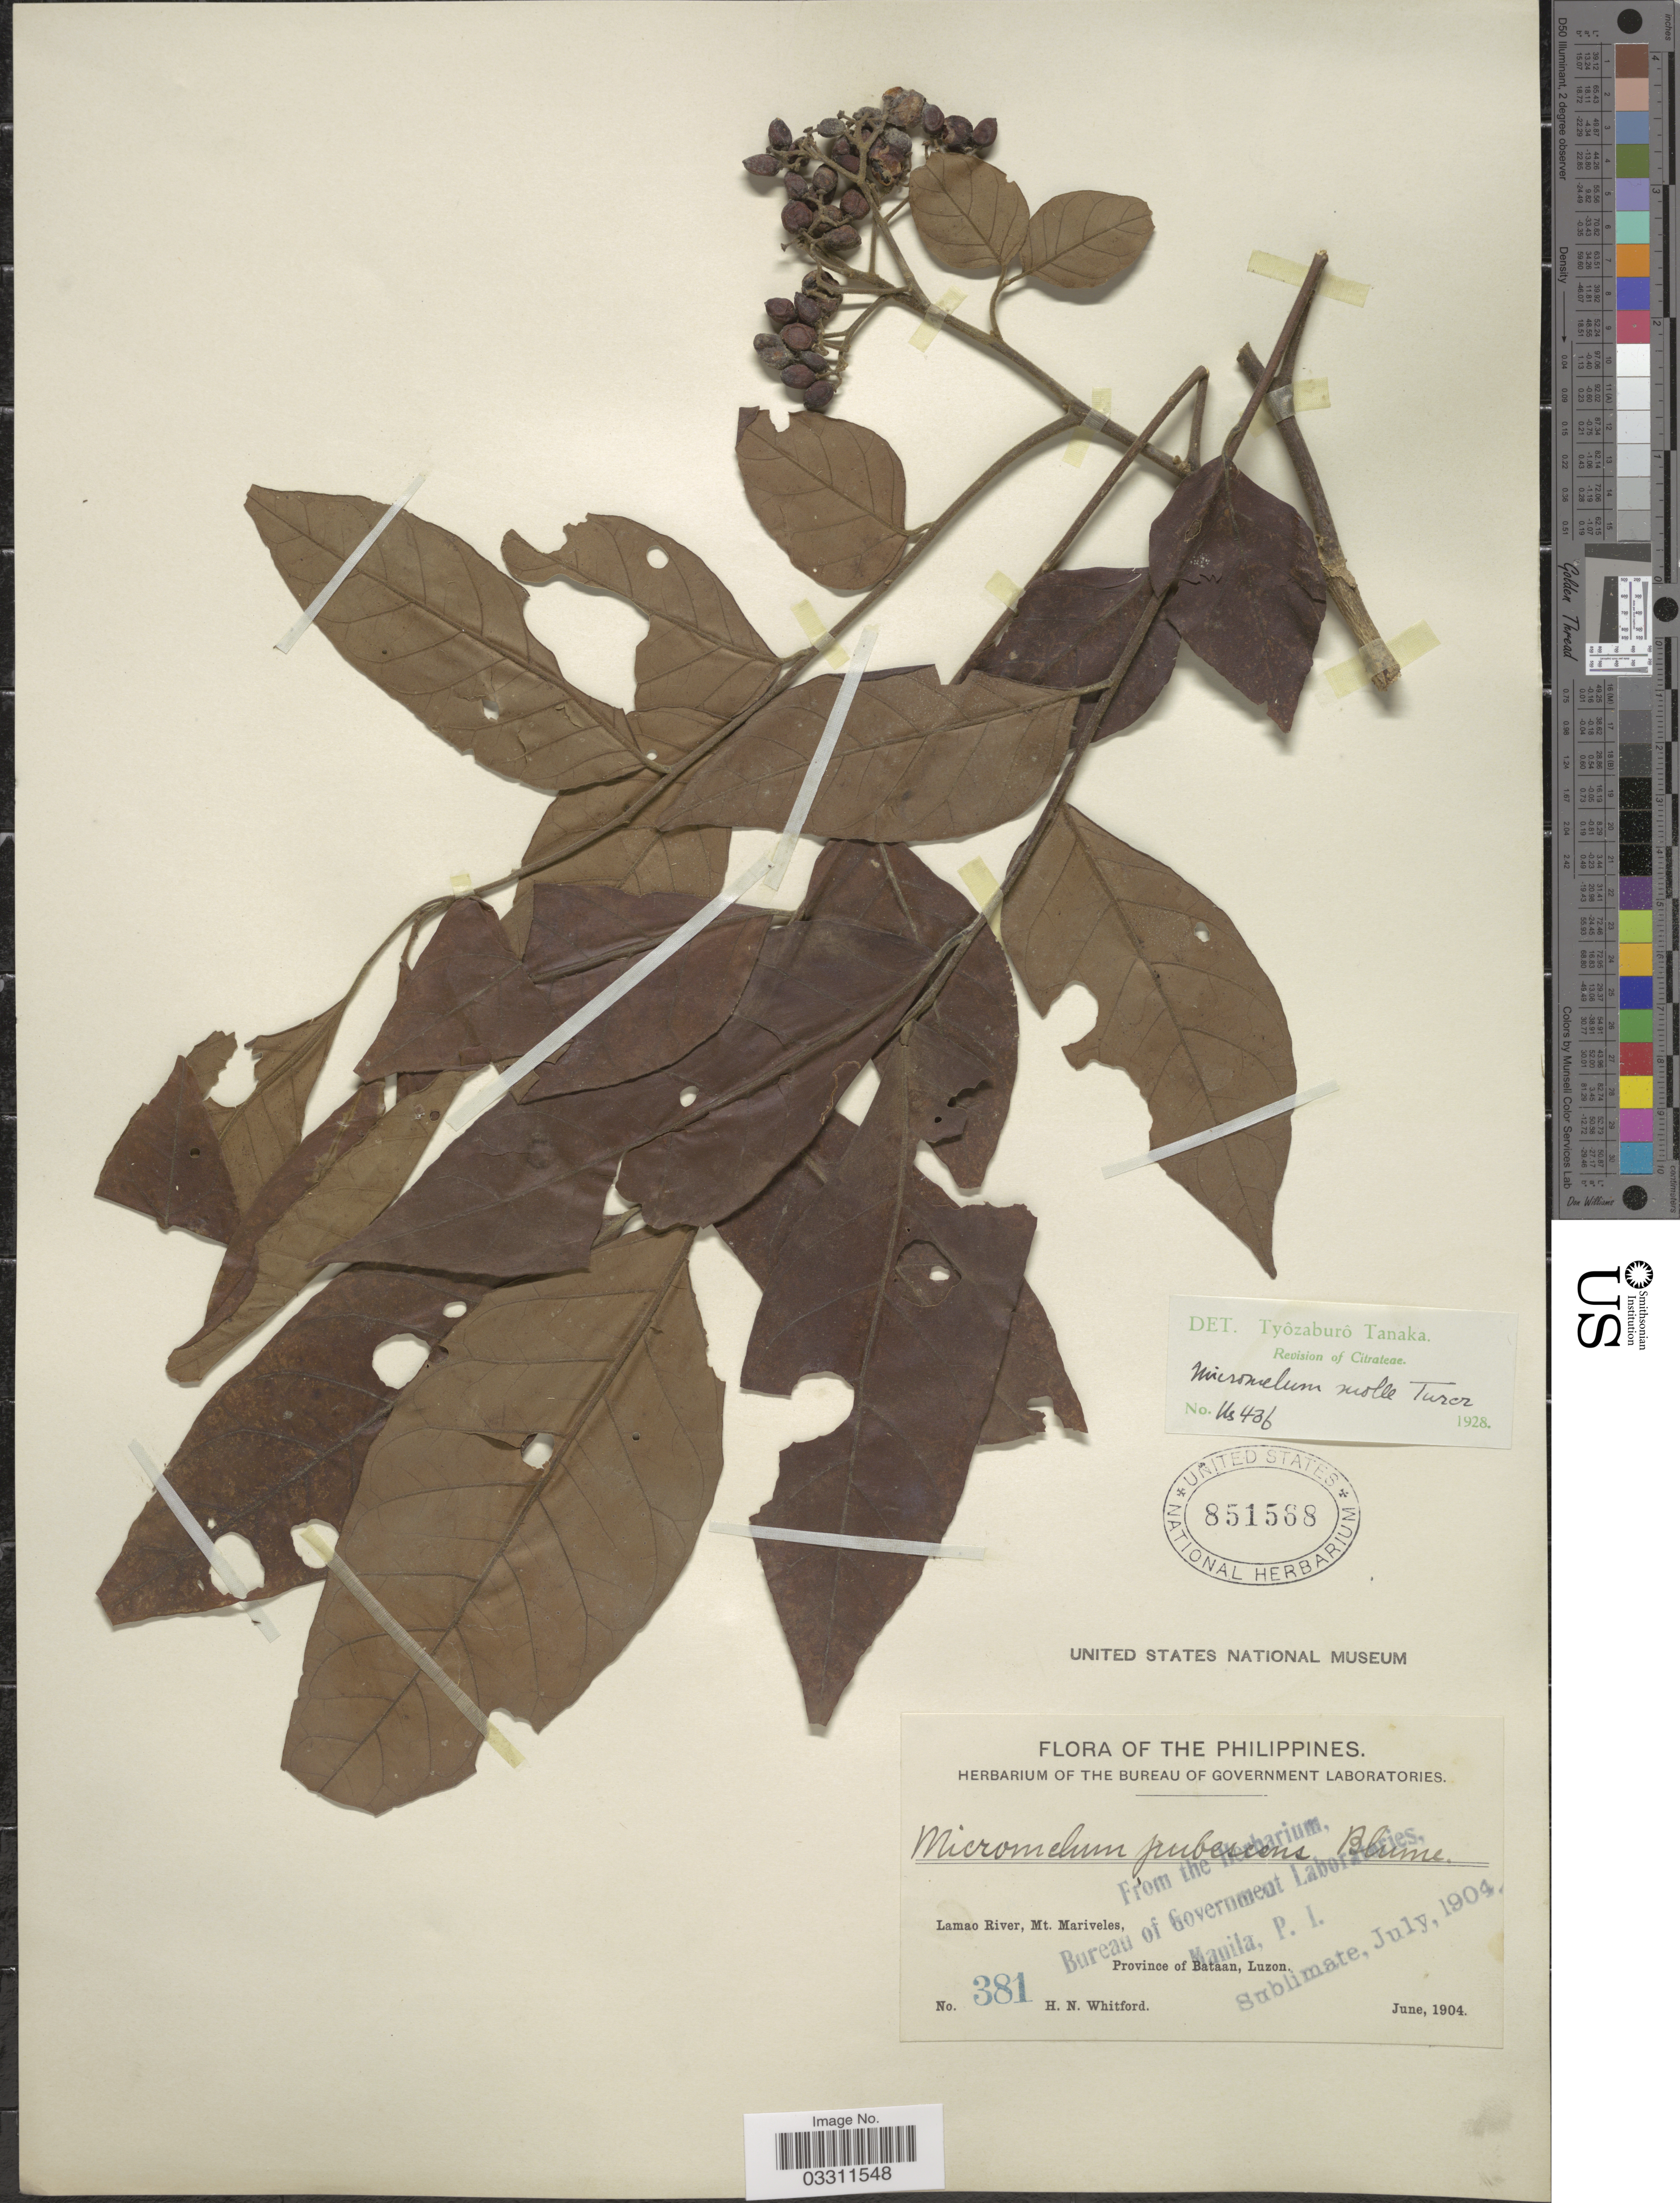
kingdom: Plantae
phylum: Tracheophyta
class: Magnoliopsida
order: Sapindales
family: Rutaceae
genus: Micromelum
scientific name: Micromelum molle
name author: Turcz.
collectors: H. N. Whitford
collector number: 381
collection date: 1904-06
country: Philippines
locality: Lamao River, Mt. Mariveles, Province of Bataan, Luzon.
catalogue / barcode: US 851568